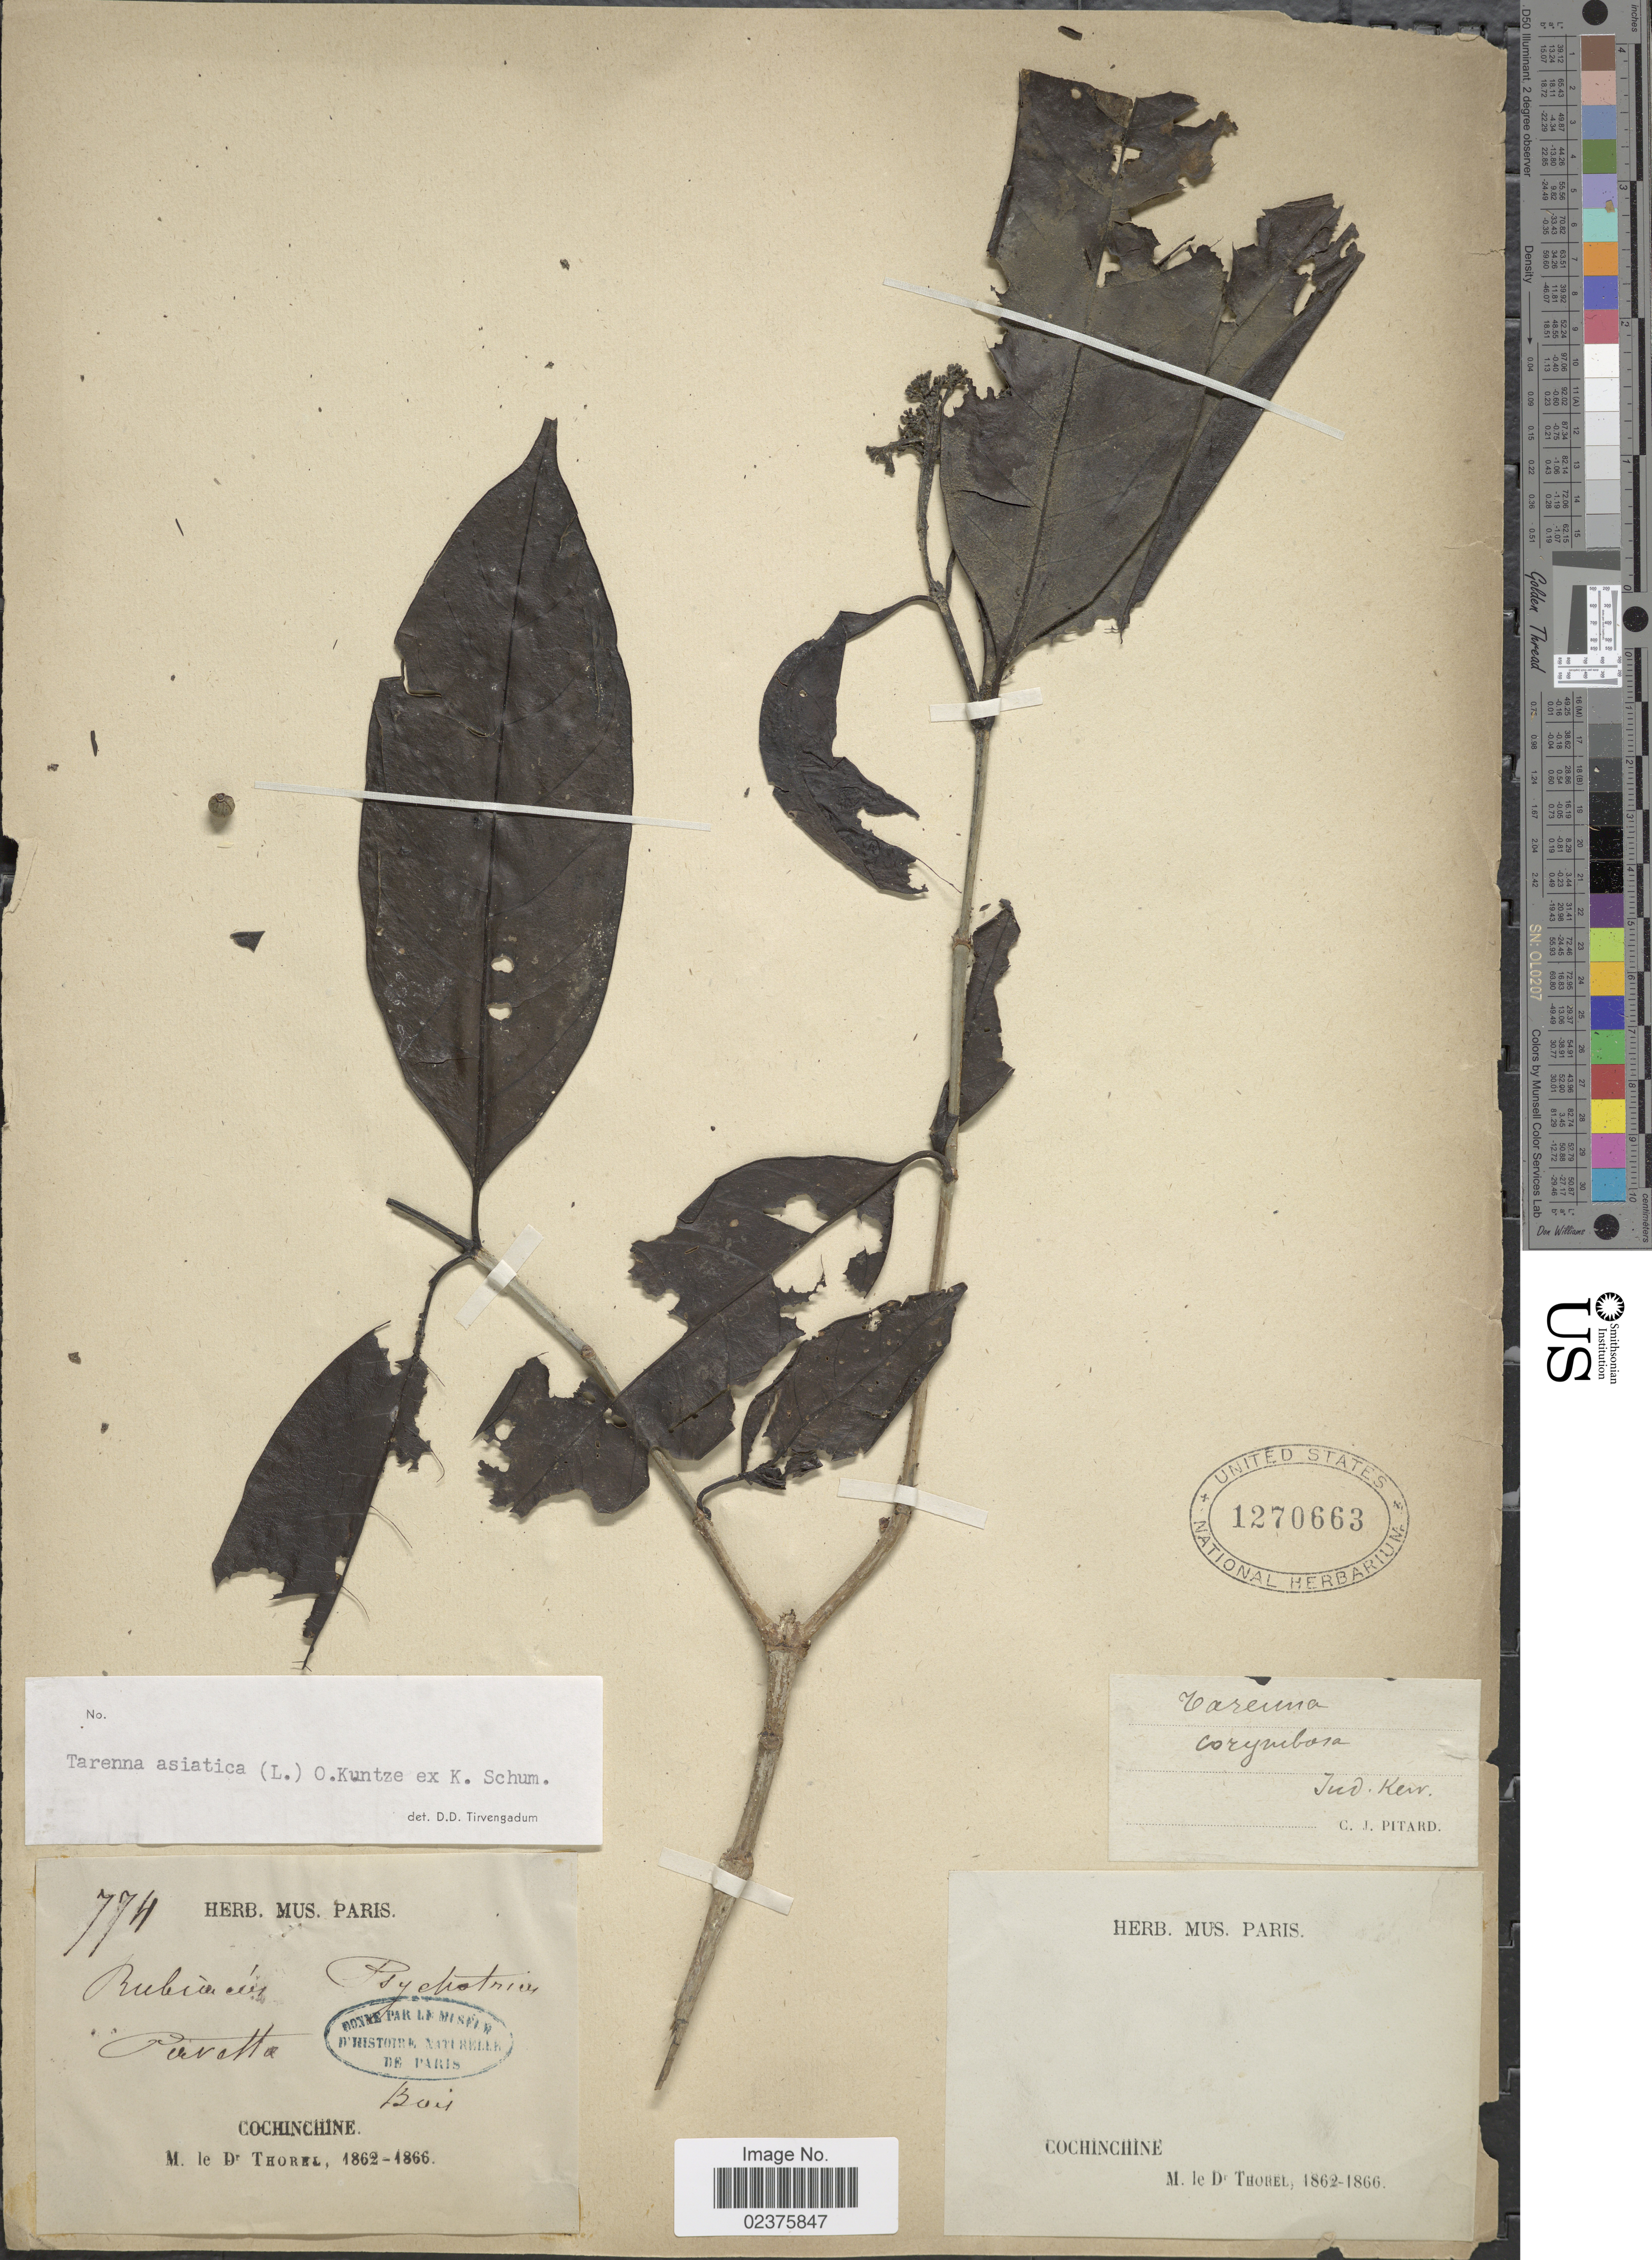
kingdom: Plantae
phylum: Tracheophyta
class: Magnoliopsida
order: Gentianales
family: Rubiaceae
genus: Tarenna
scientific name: Tarenna asiatica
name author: (L.) Kuntze ex K. Schum.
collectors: C. Thorel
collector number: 774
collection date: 1862/1866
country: Vietnam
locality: Cochinchine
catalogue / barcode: US 1270663